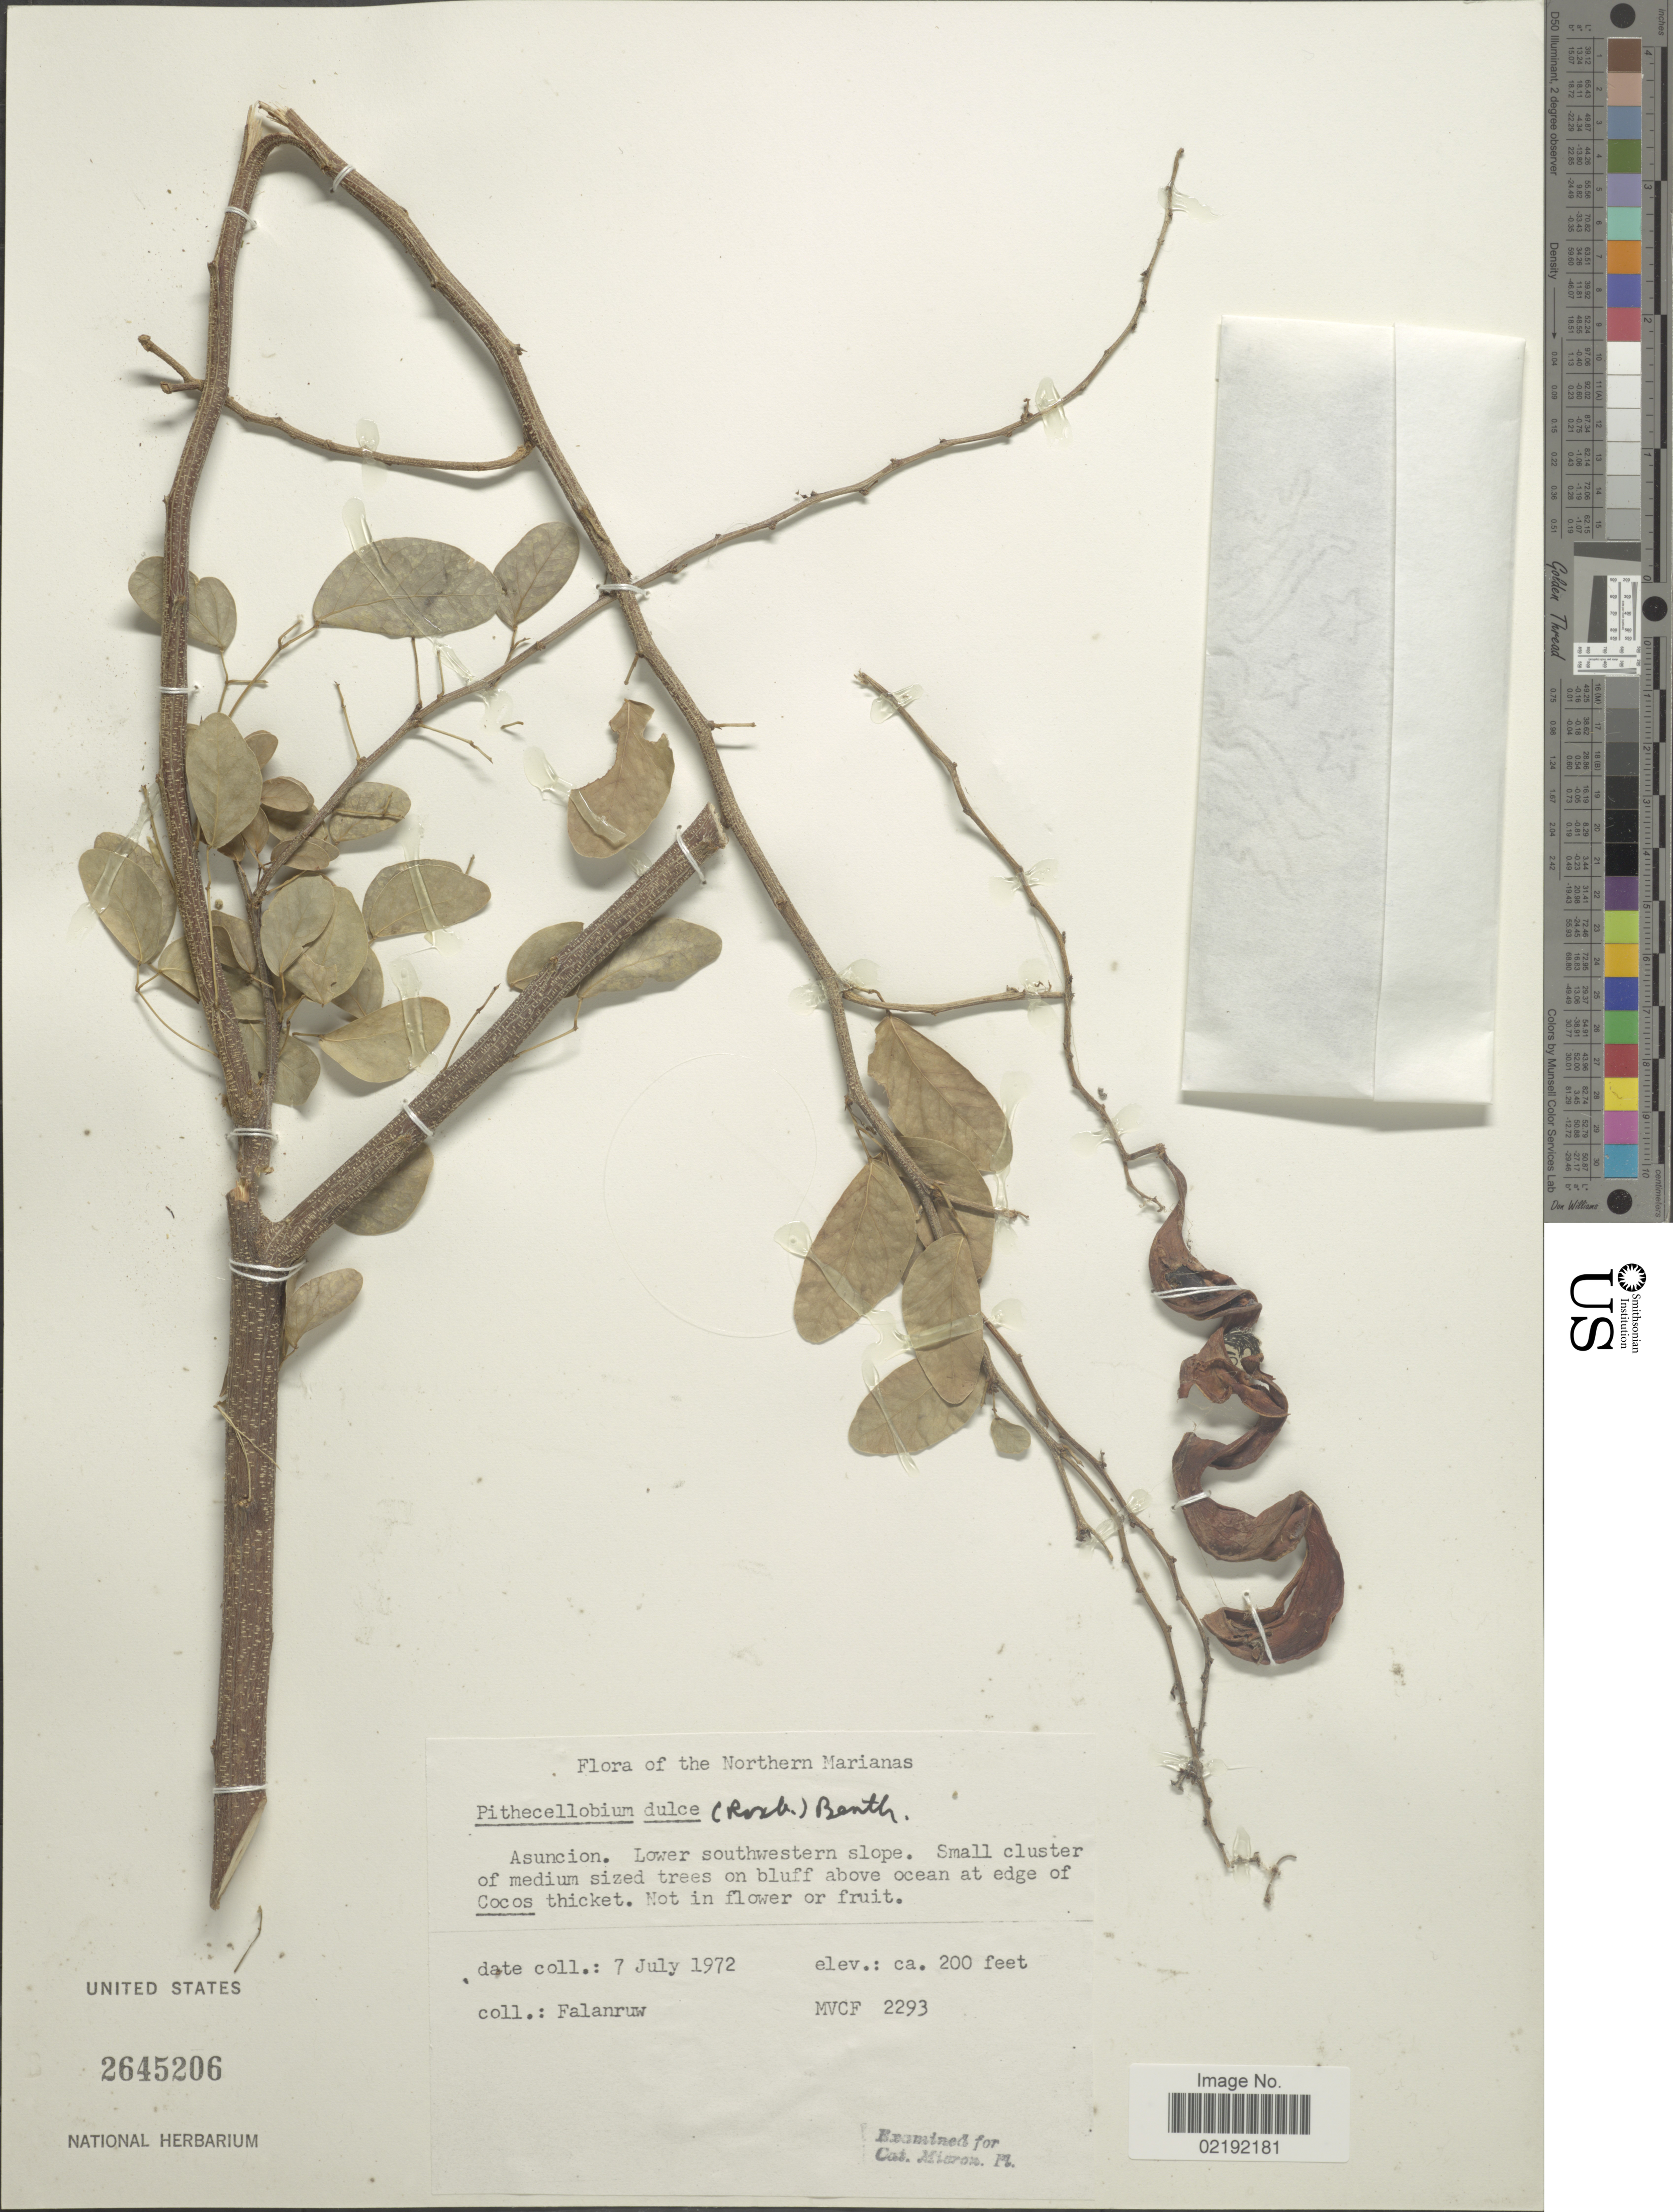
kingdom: Plantae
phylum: Tracheophyta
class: Magnoliopsida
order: Fabales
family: Fabaceae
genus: Pithecellobium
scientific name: Pithecellobium dulce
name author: (Roxb.) Benth.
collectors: Falanruw, --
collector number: MVCF 2293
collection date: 1972-07-07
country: Northern Mariana Islands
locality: Northern Marianas. Asuncion. Lower southwestern slope.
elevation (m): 61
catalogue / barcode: US 2645206